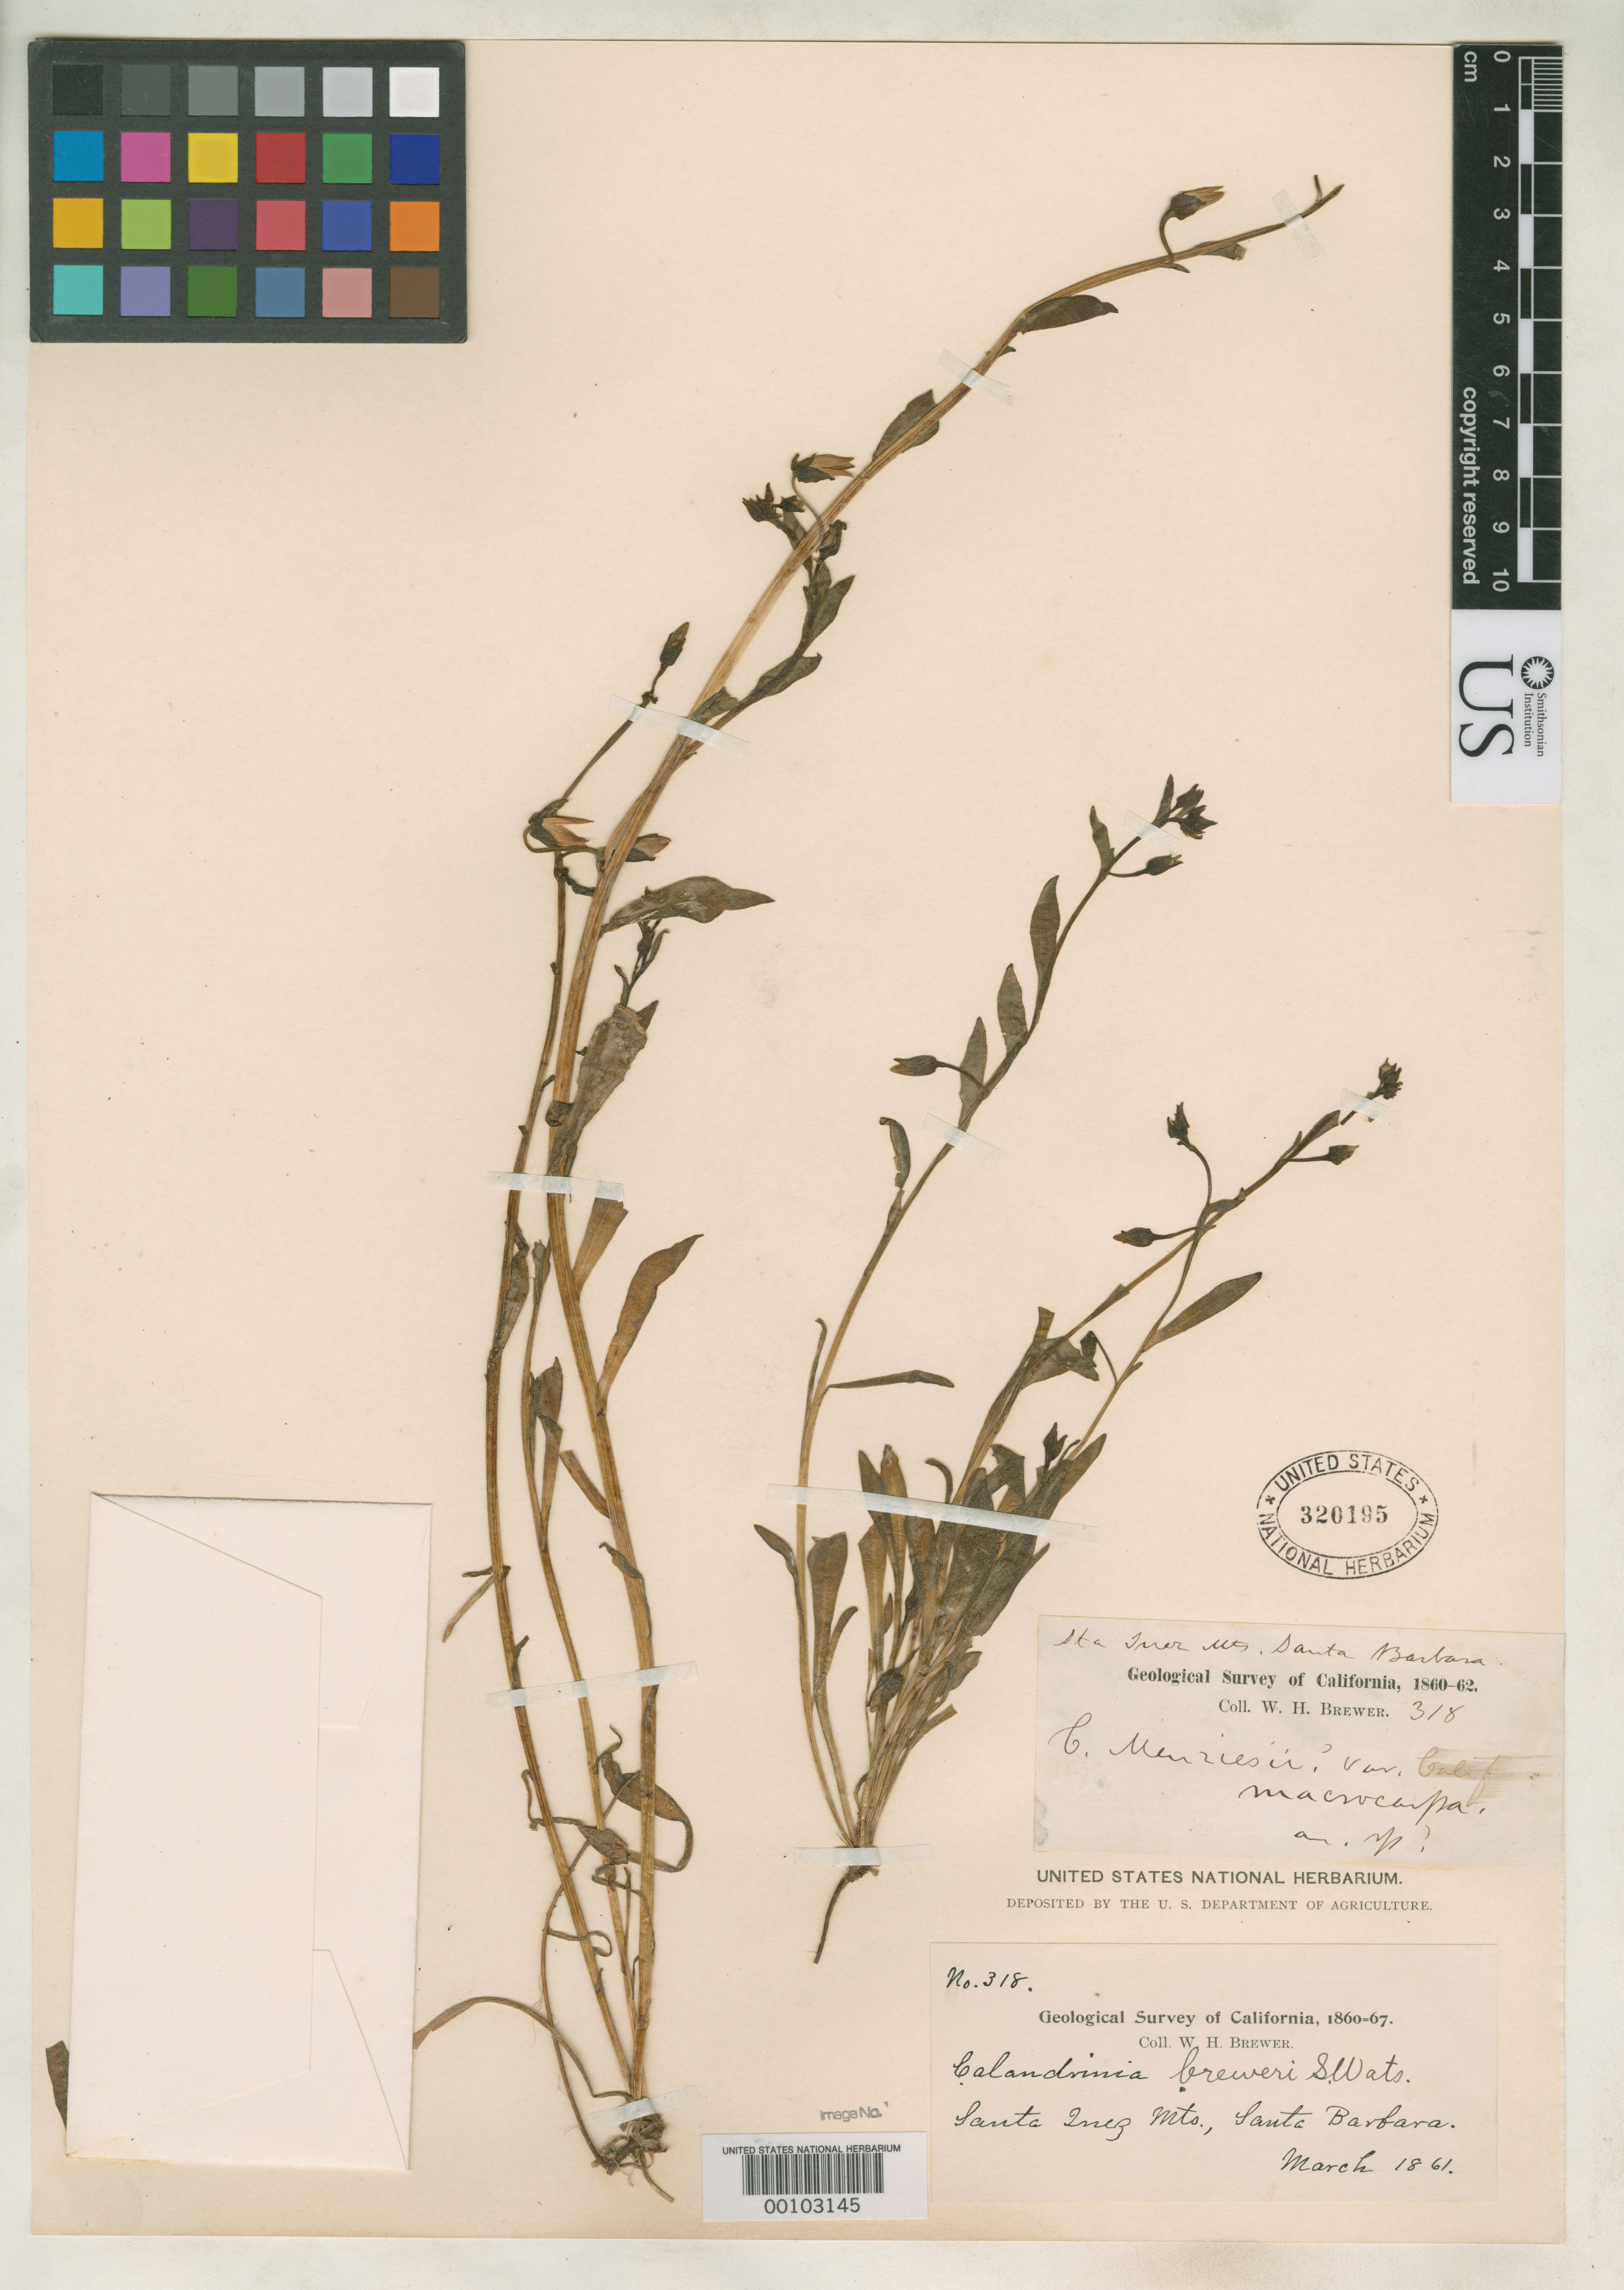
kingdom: Plantae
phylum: Tracheophyta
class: Magnoliopsida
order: Caryophyllales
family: Montiaceae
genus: Calandrinia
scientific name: Calandrinia breweri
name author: S. Watson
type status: Type Collection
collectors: W. H. Brewer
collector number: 318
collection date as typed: Mar 1861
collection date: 1861-03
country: United States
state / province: California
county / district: Santa Barbara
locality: Santa Inez mountains, near Santa Barbara.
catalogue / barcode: US 320195